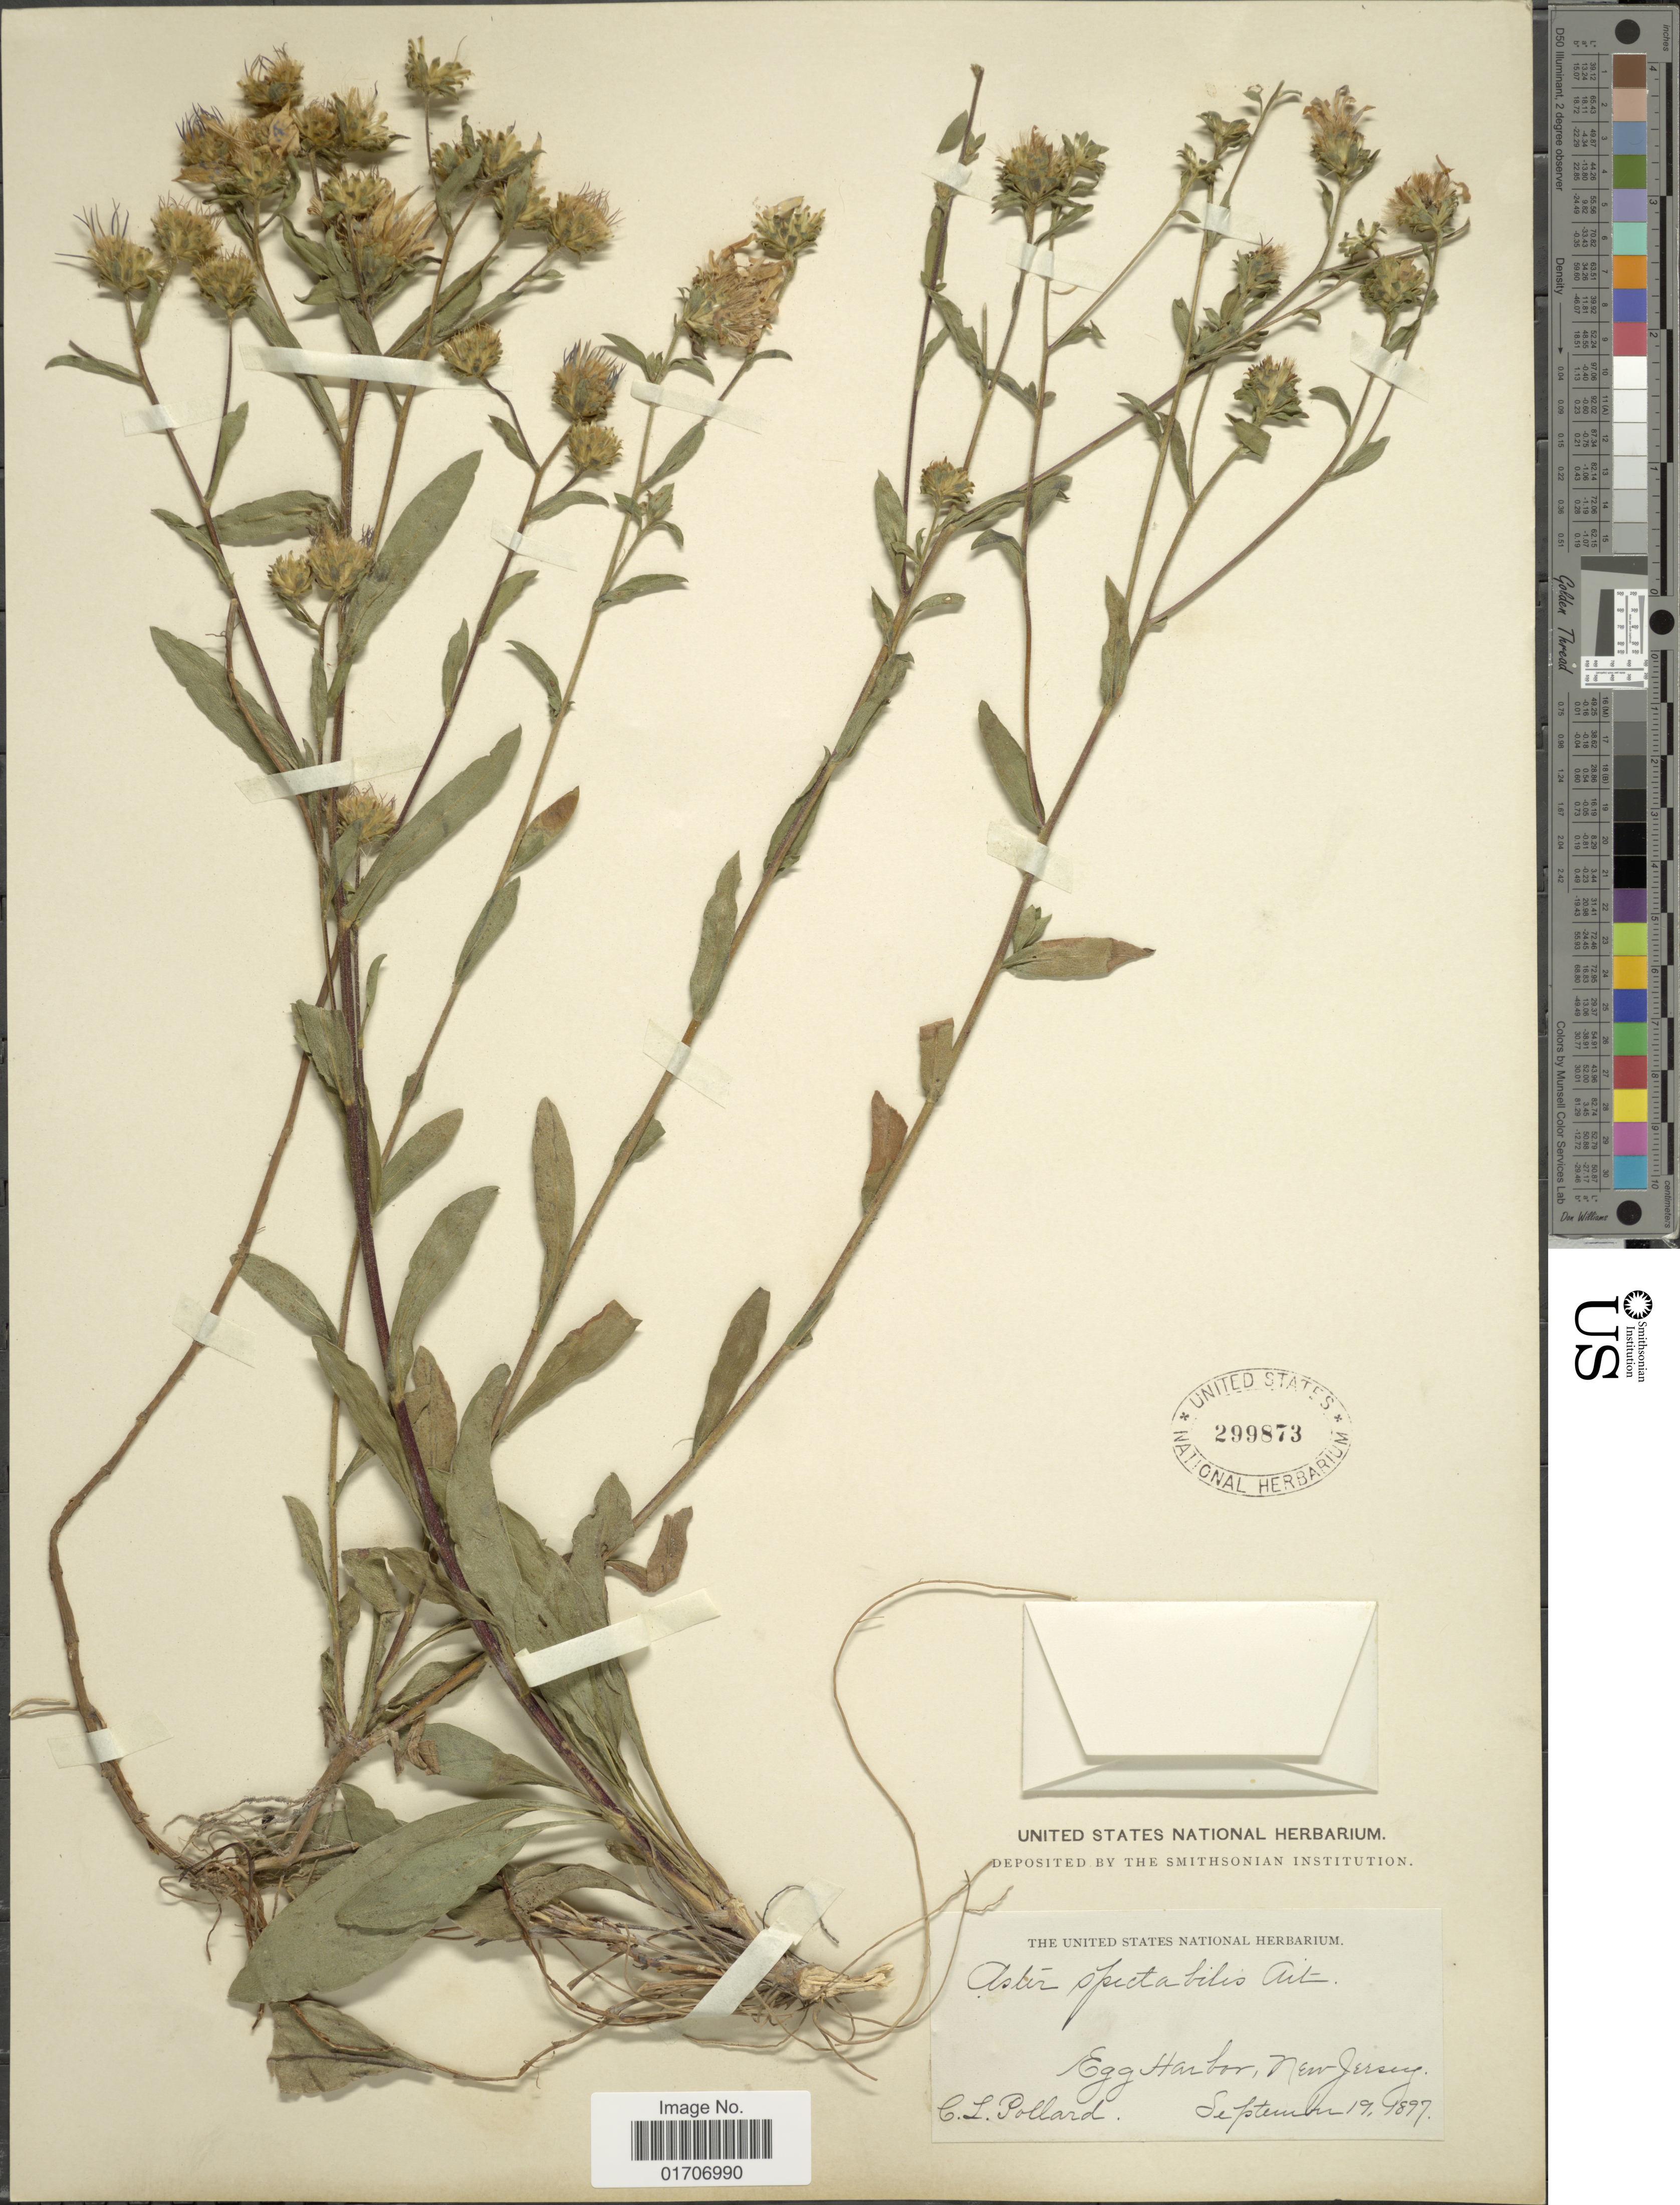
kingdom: Plantae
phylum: Tracheophyta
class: Magnoliopsida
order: Asterales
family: Asteraceae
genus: Eurybia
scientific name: Eurybia spectabilis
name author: (Aiton) G.L. Nesom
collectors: C. L. Pollard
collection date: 1897-09-19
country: United States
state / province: New Jersey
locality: Egg Harbor, New Jersey.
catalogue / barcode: US 299873